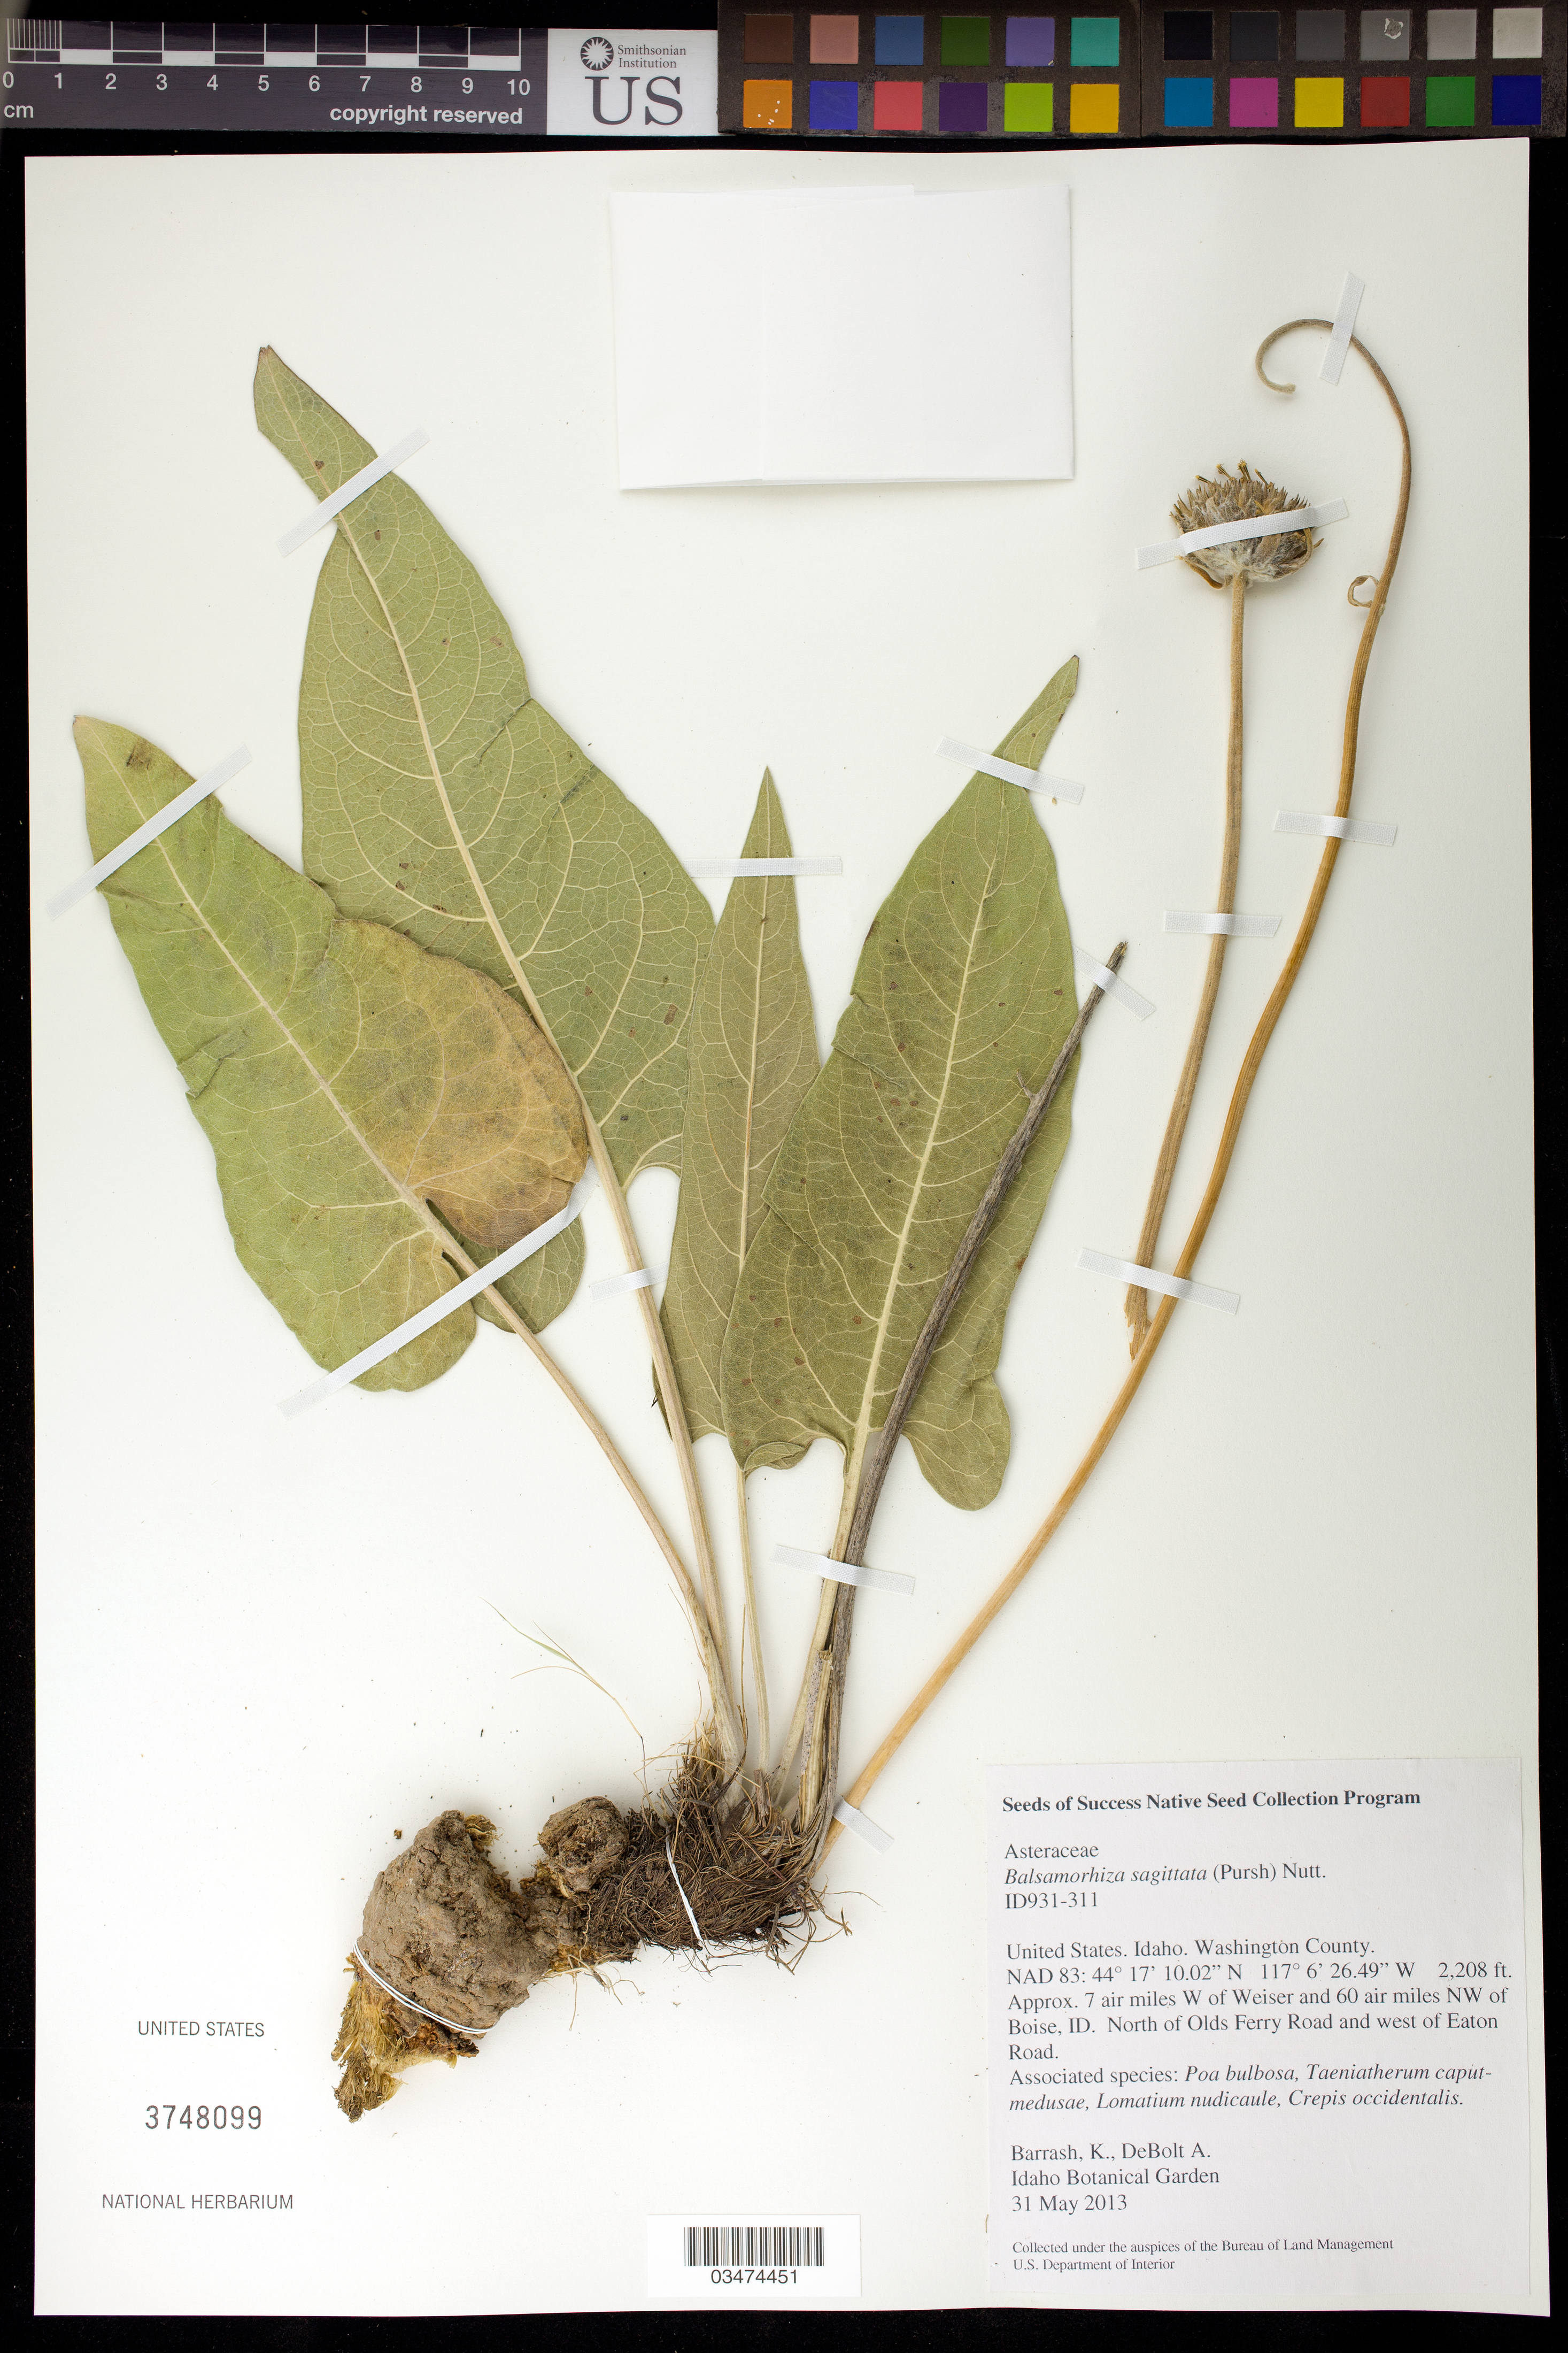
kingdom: Plantae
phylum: Tracheophyta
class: Magnoliopsida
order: Asterales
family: Asteraceae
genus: Balsamorhiza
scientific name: Balsamorhiza sagittata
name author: (Pursh) Nutt.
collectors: K. Barrash & A. DeBolt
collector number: ID931-311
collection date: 2013-05-31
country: United States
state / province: Idaho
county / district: Washington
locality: Approx. 7 air miles W of Weiser and 60 air miles NW of Boise. N of Olds Ferry Rd. and W of Eaton Rd.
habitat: Associated species: Poa bulbosa, Lomatium nudicaule, Crepis occidentalis, ect.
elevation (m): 673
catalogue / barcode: US 3748099